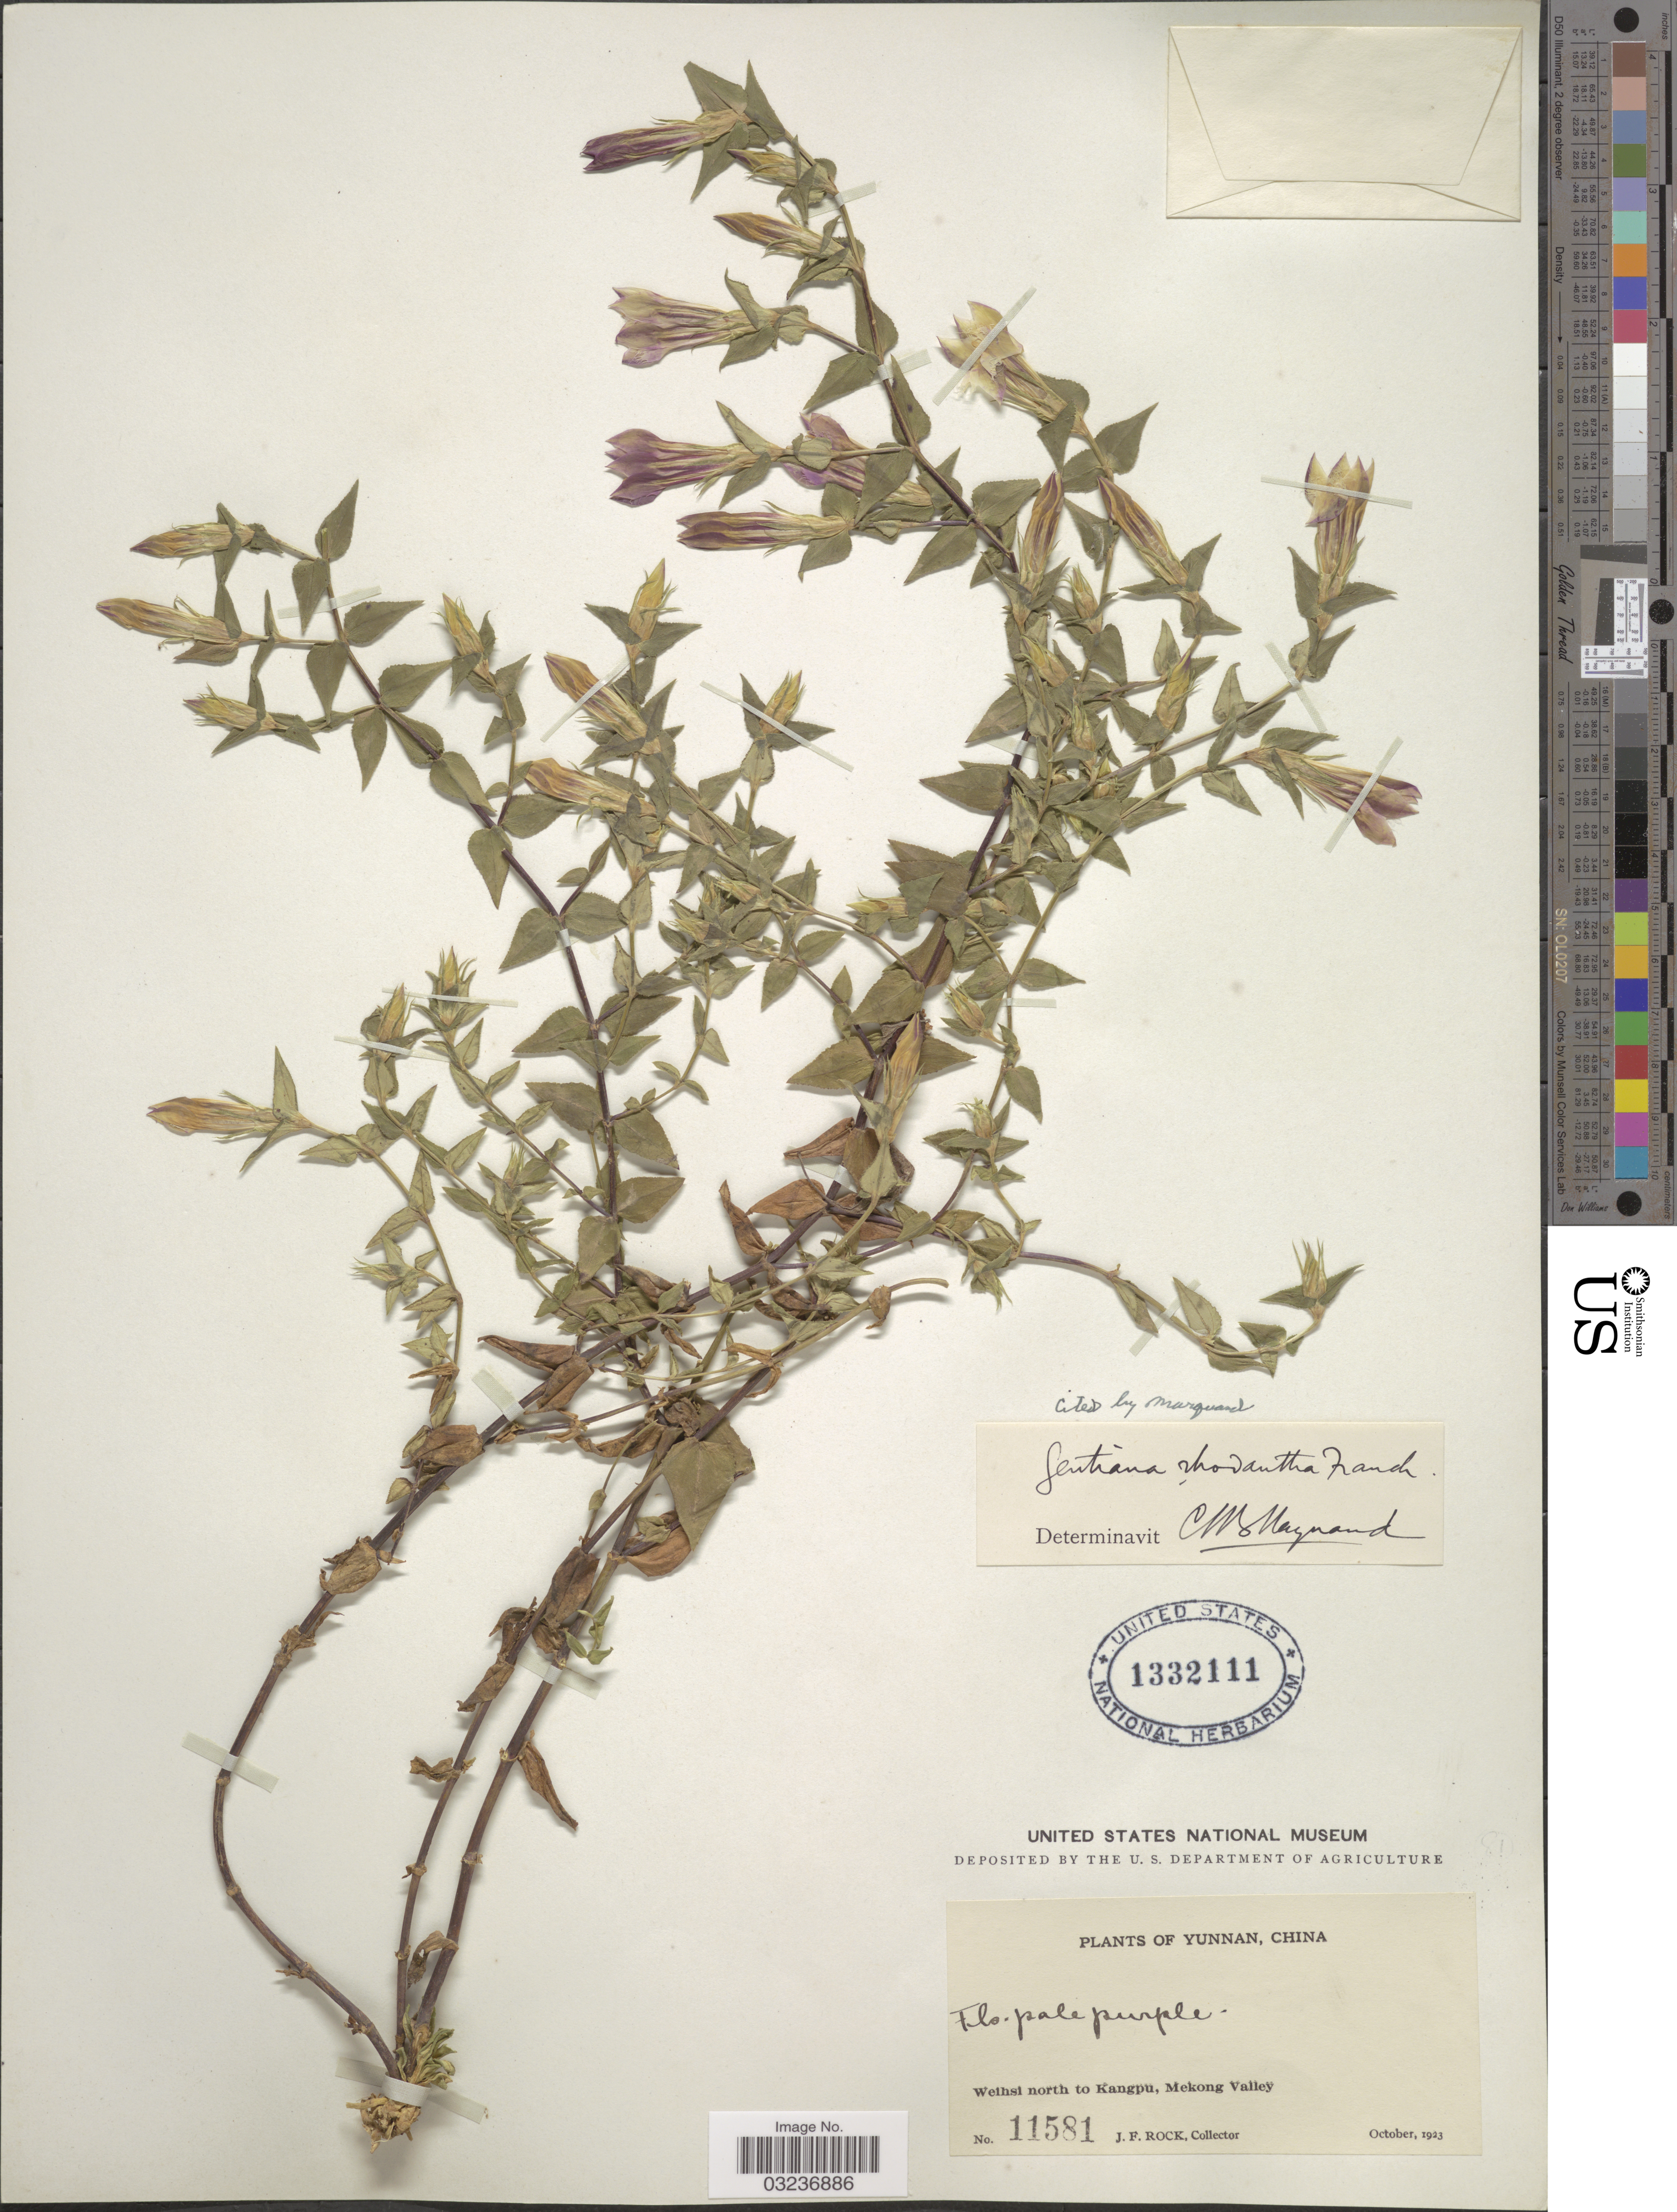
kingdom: Plantae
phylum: Tracheophyta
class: Magnoliopsida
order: Gentianales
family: Gentianaceae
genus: Gentiana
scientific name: Gentiana rhodantha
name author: Franch. ex Hemsl.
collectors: J. Rock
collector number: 11581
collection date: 1923-10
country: China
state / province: Yunnan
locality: Yunnan, Weihsi north of Kangpu, Mekong Valley.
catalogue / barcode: US 1332111